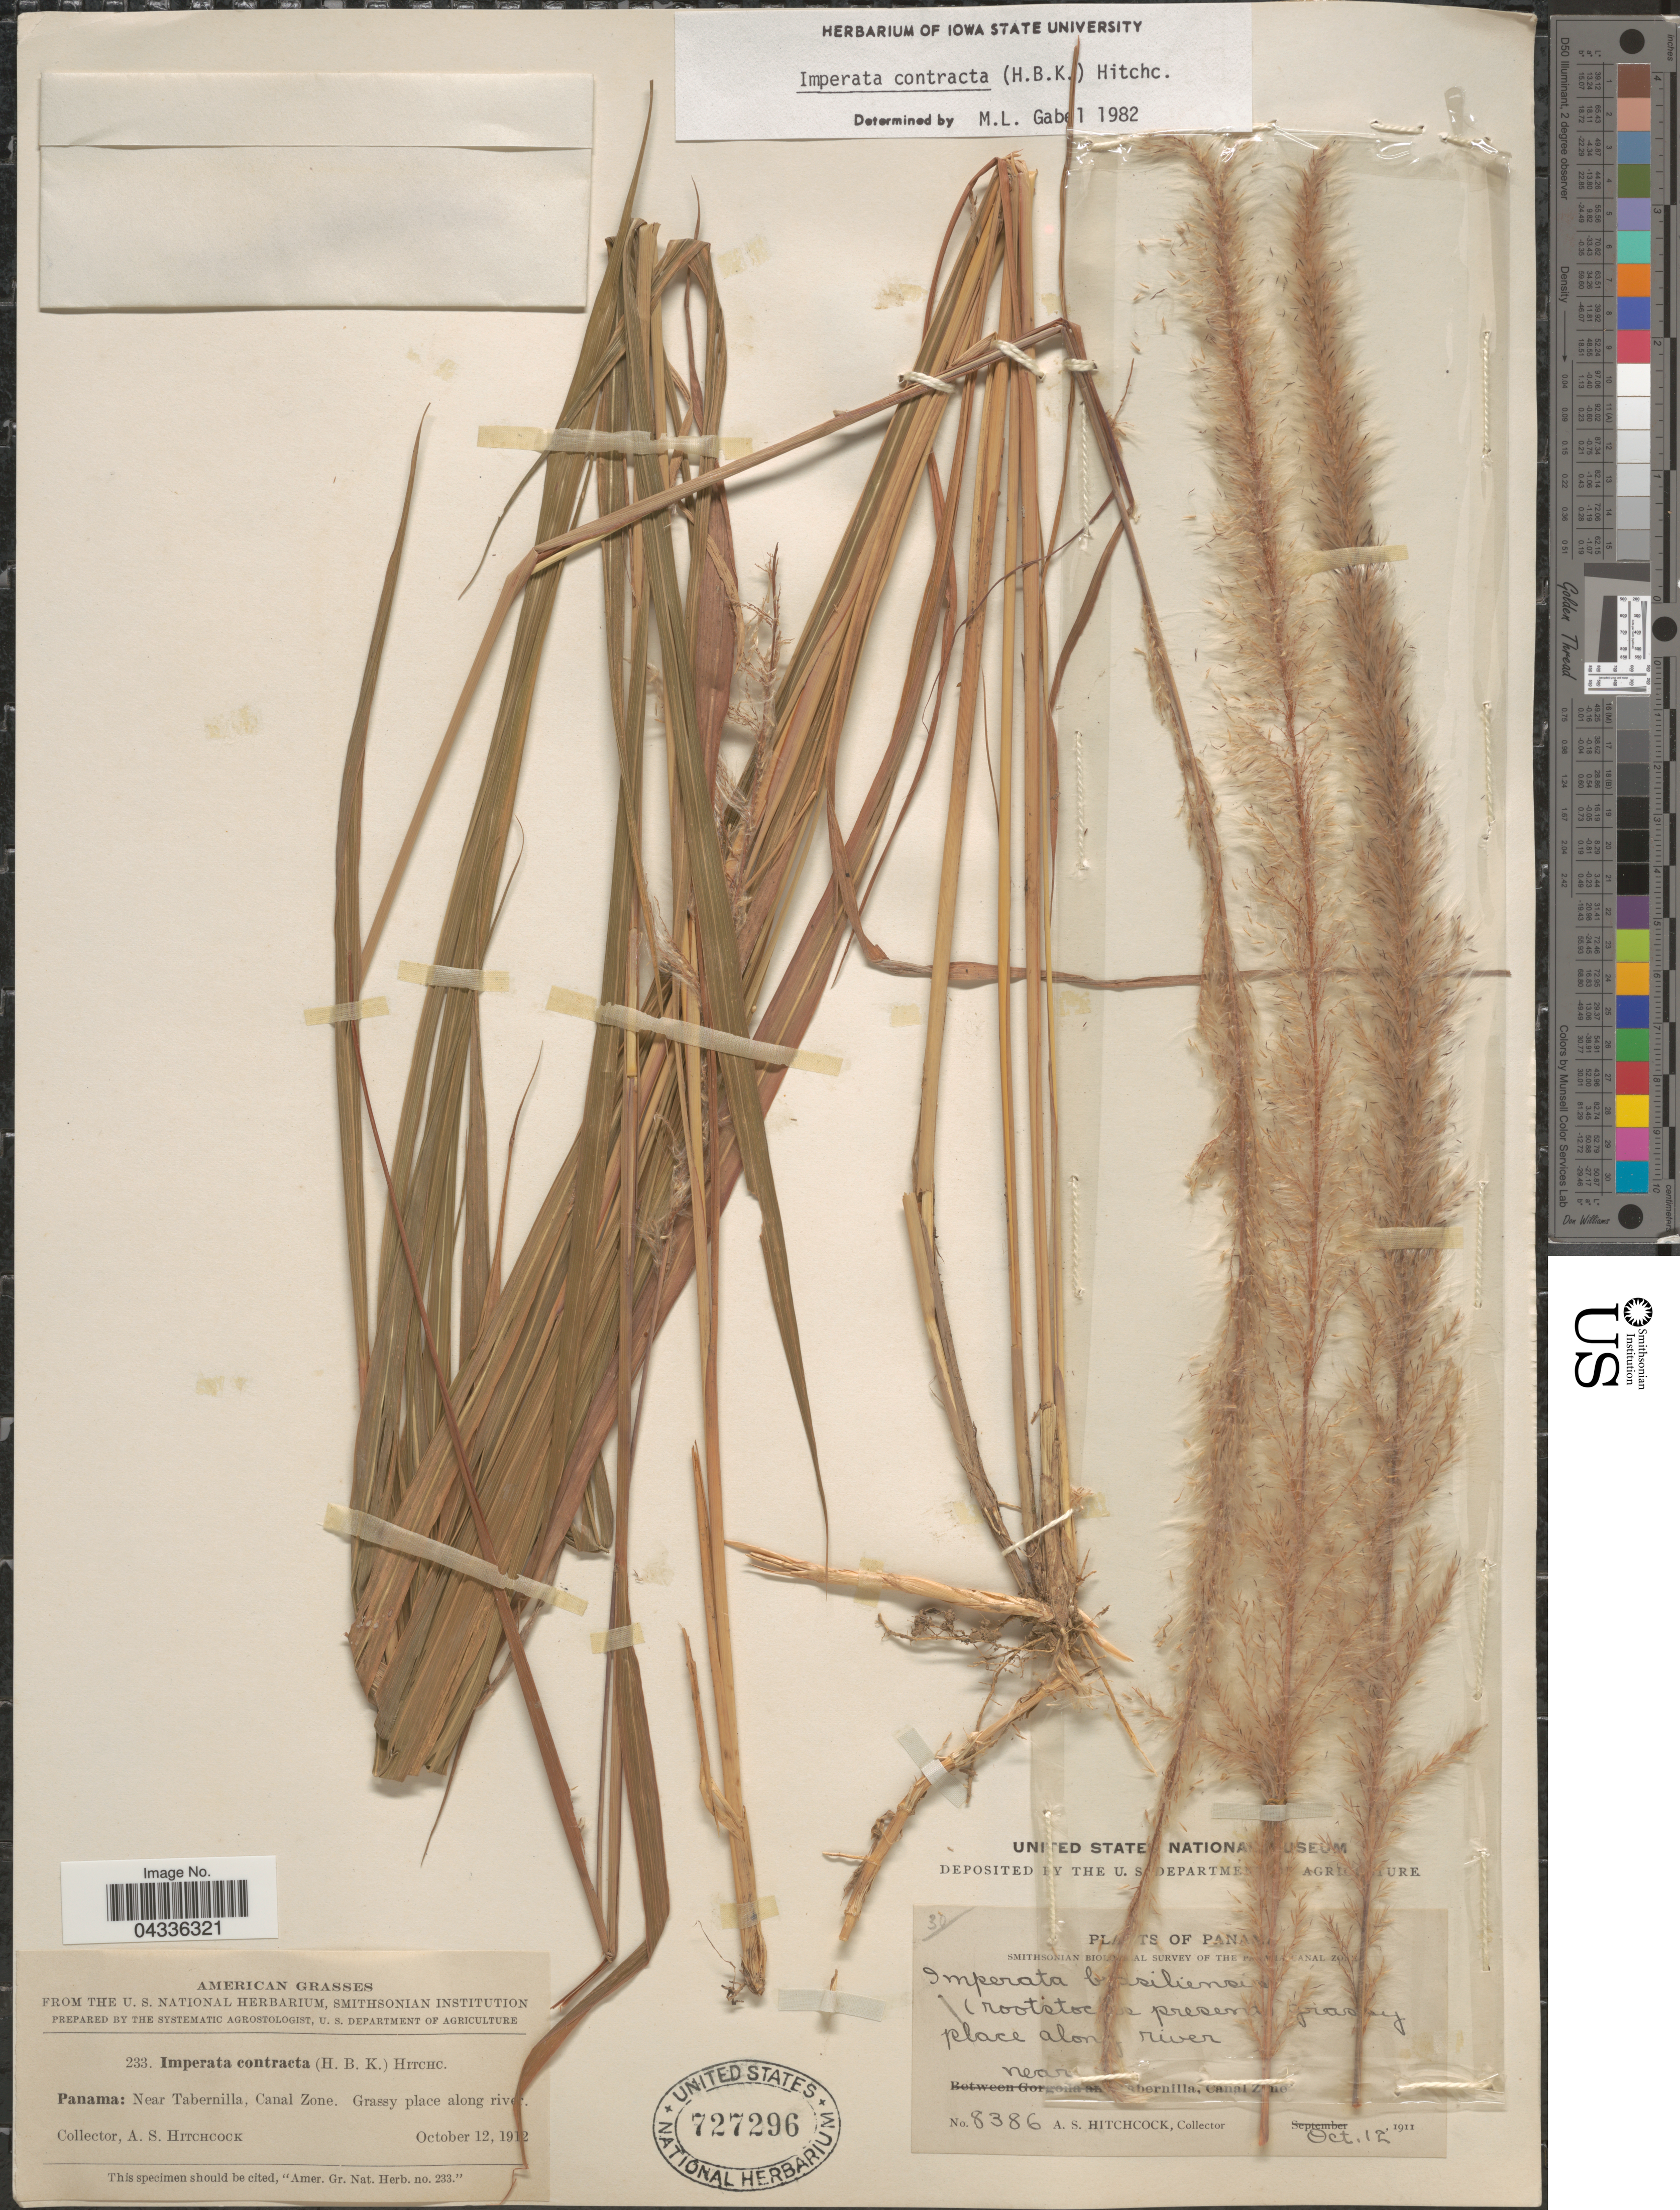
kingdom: Plantae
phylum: Tracheophyta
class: Liliopsida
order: Poales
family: Poaceae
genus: Imperata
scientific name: Imperata contracta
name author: (Kunth) Hitchc.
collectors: A. S. Hitchcock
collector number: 8386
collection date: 1911-10-12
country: Panama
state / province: Colón / Panamá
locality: Near Tabernilla, Canal Zone.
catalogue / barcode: US 727296